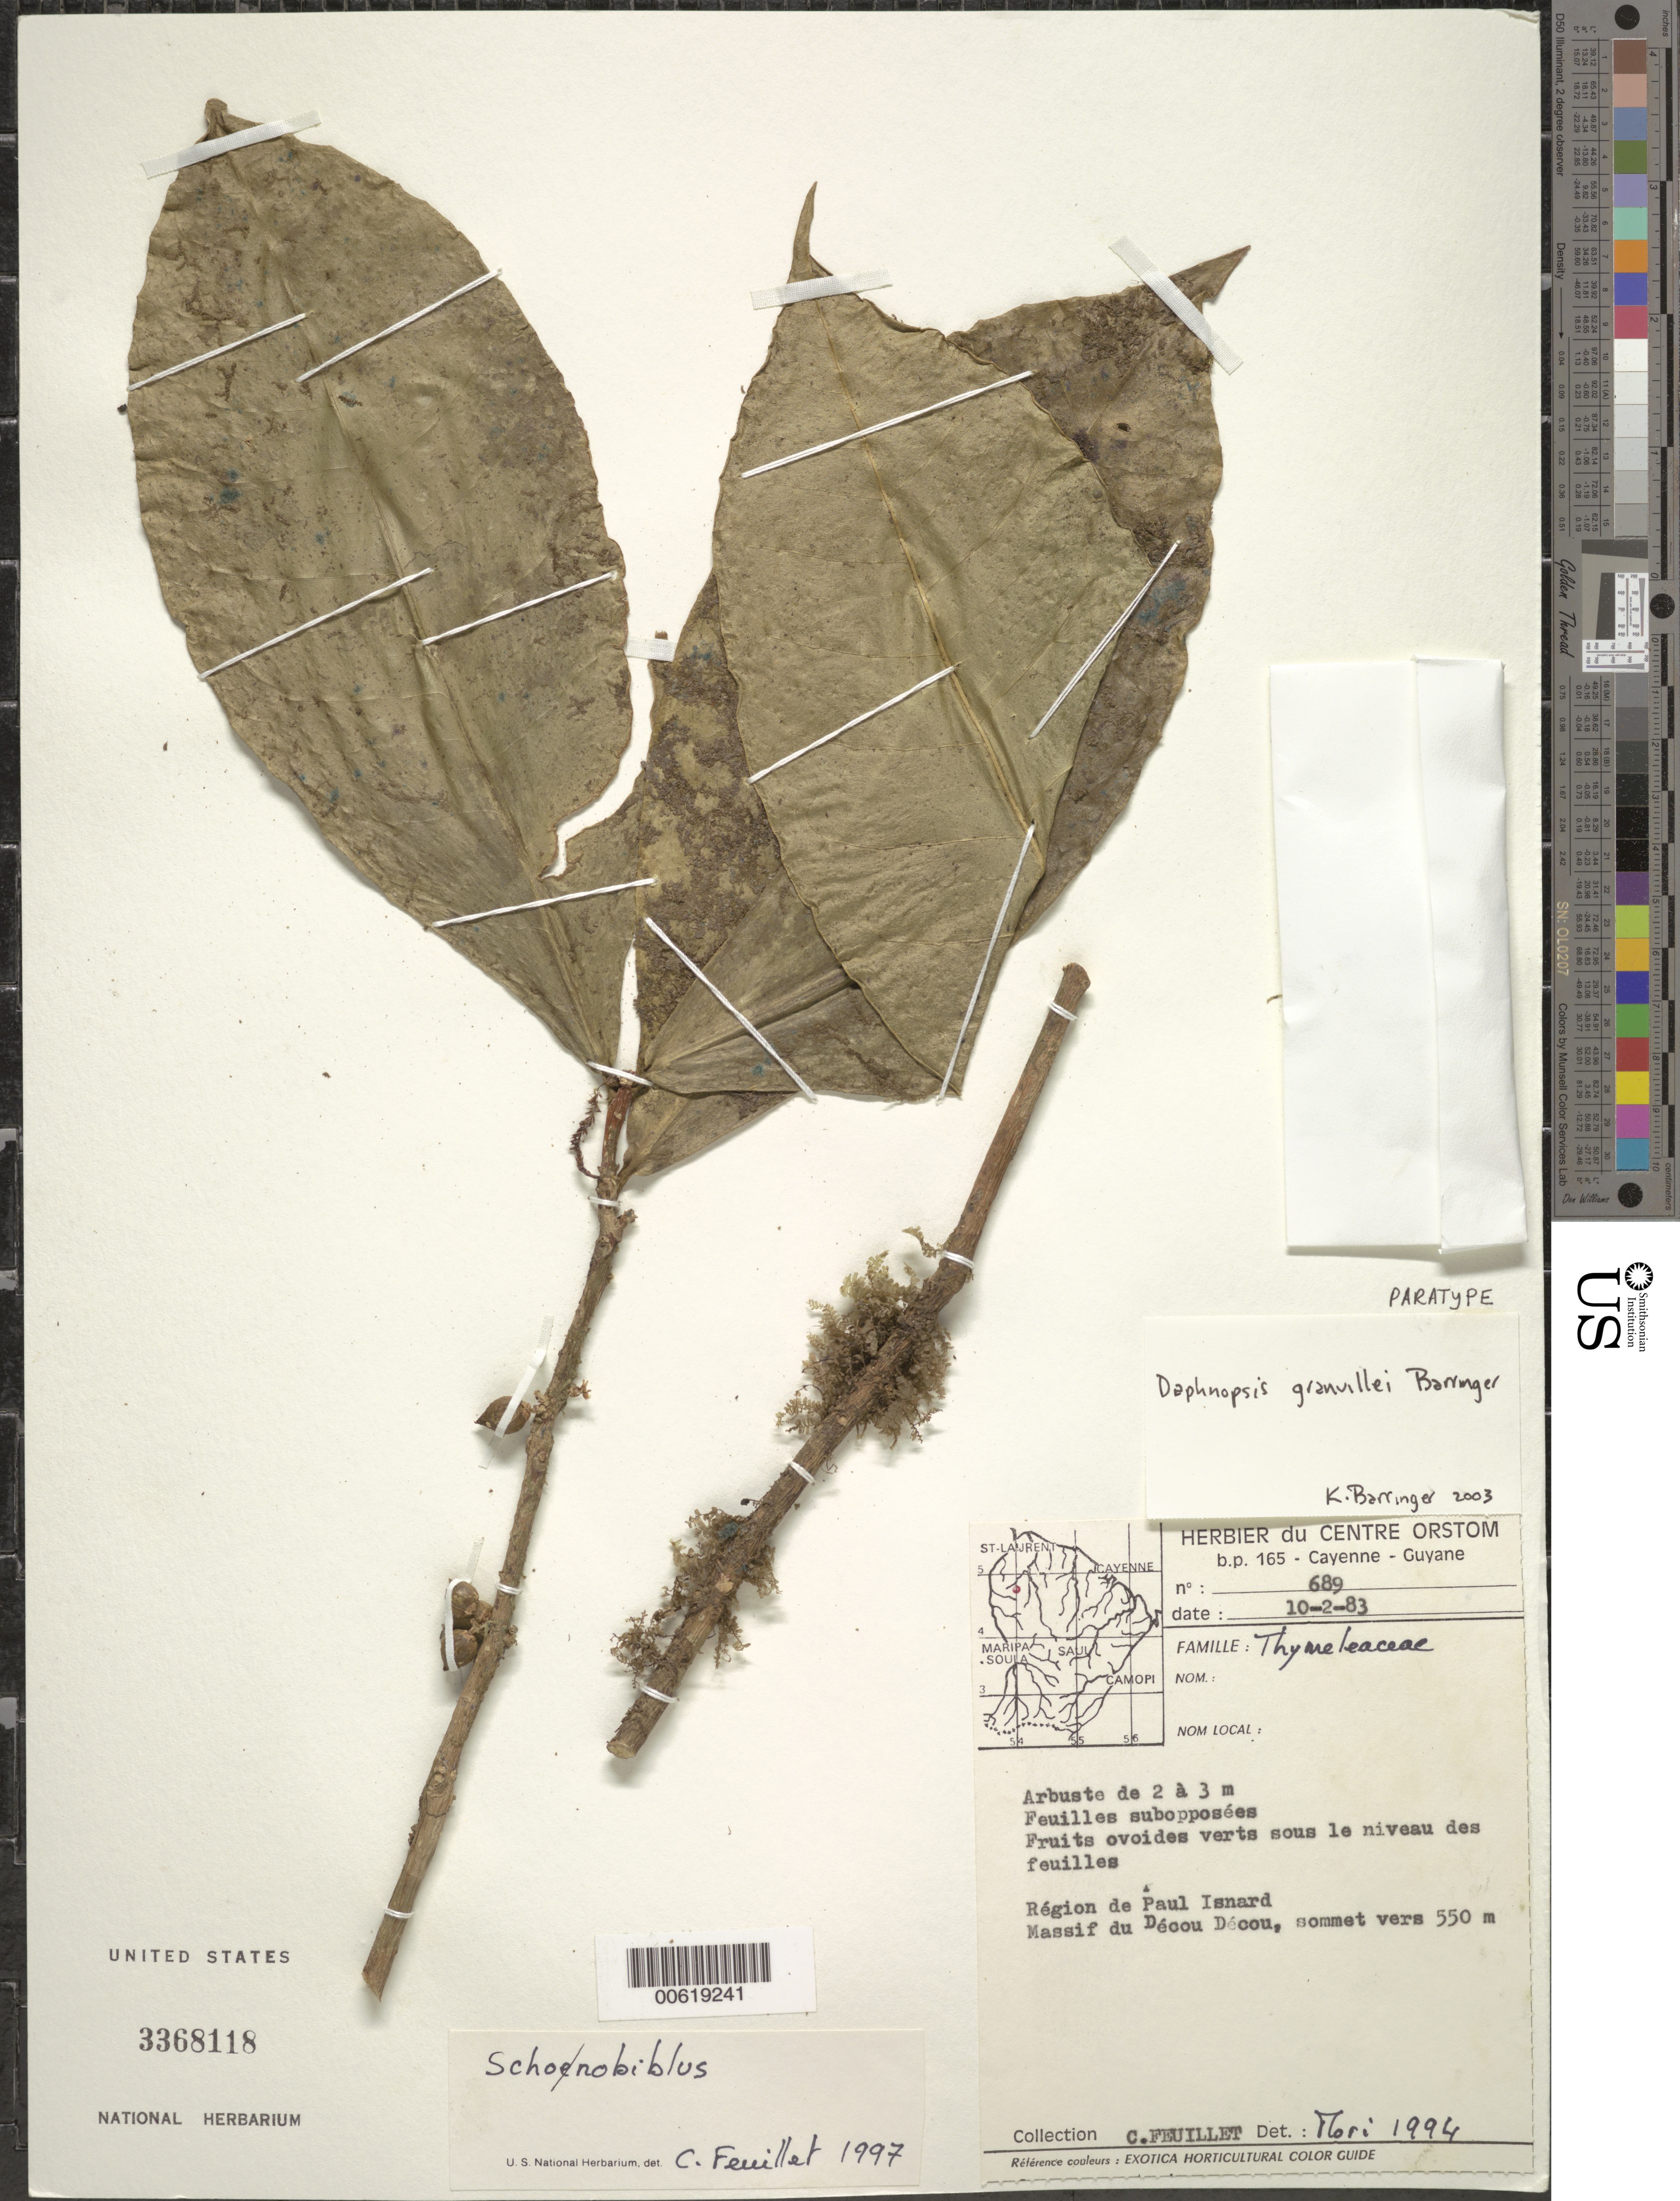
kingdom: Plantae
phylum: Tracheophyta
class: Magnoliopsida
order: Malvales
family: Thymelaeaceae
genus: Daphnopsis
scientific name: Daphnopsis granvillei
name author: Barringer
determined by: Barringer, K. A.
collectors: C. Feuillet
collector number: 689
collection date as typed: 10-Feb-83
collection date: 1983-02-10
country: French Guiana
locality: Région de Paul Isnard, Massif du DécouDécou, sommet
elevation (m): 550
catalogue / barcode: US 3368118